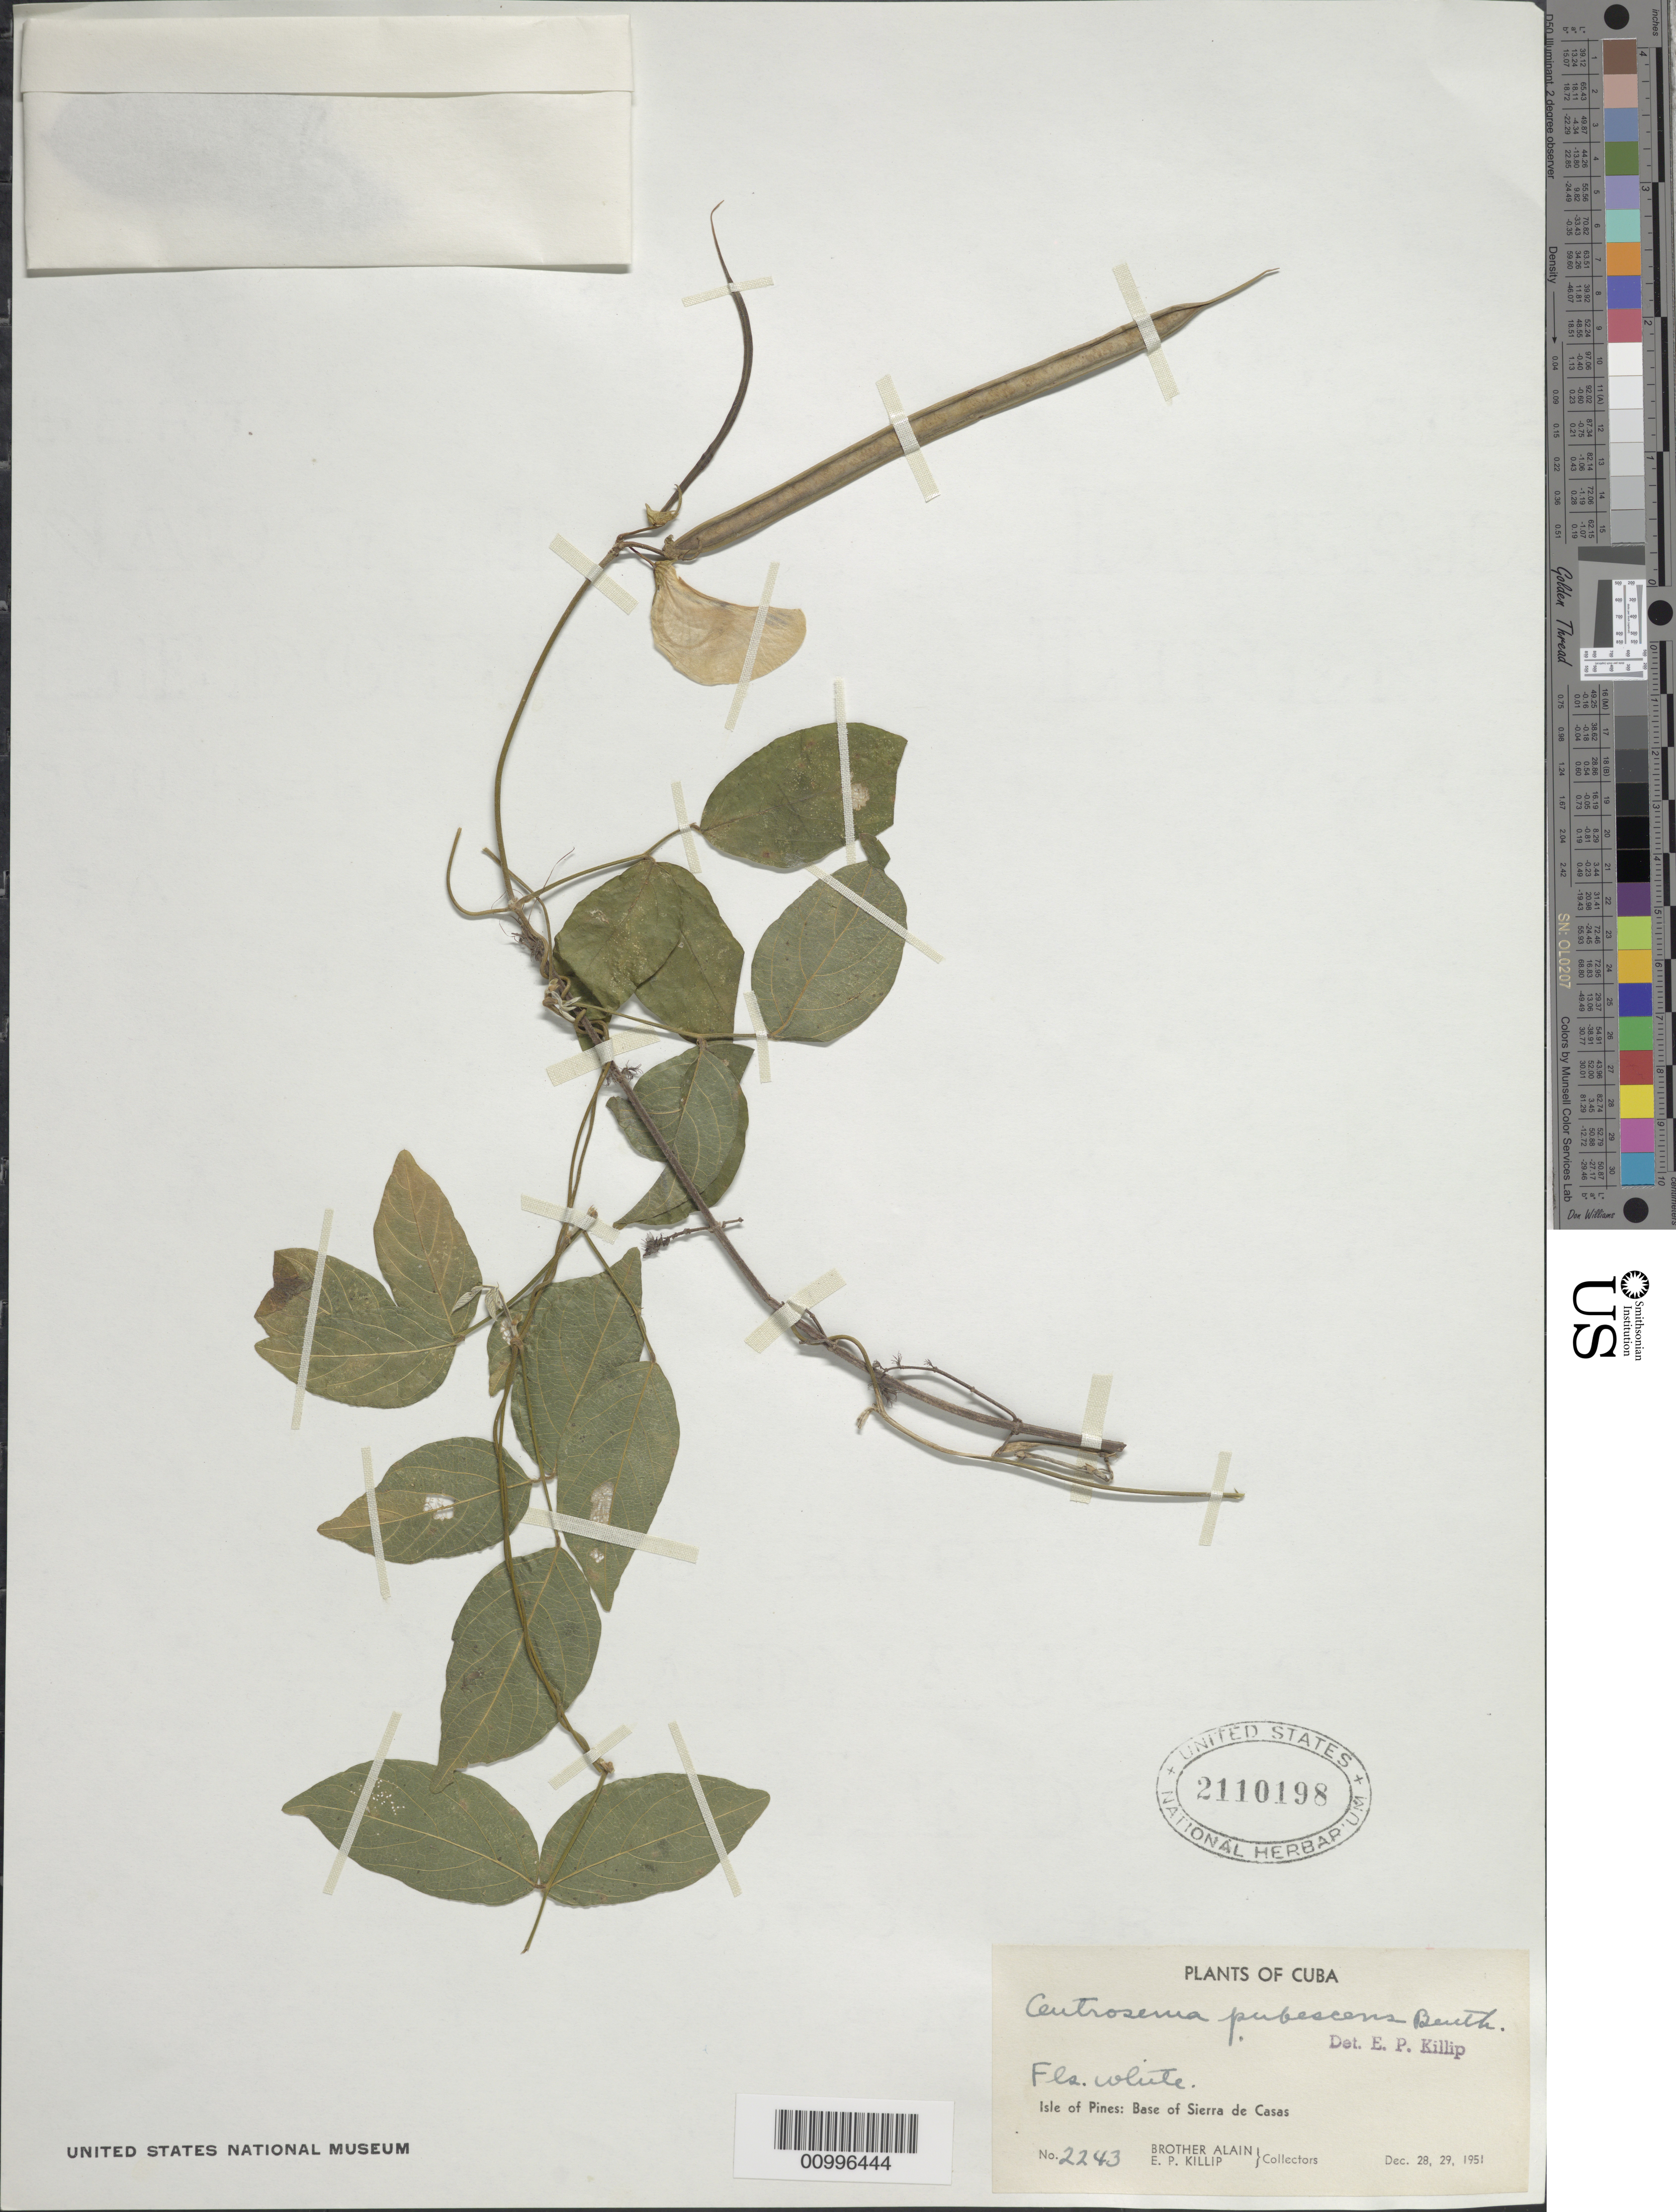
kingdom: Plantae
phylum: Tracheophyta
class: Magnoliopsida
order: Fabales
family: Fabaceae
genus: Centrosema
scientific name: Centrosema pubescens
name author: Benth.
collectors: A. H. Liogier & E. P. Killip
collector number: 2243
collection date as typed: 28 Nov 1951 to 29 Dec 1951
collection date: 1951-11-28/1951-12-29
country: Cuba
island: Isla de la Juventud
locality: Isle of Pines, base of Sierra de Casas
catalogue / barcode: US 2110198